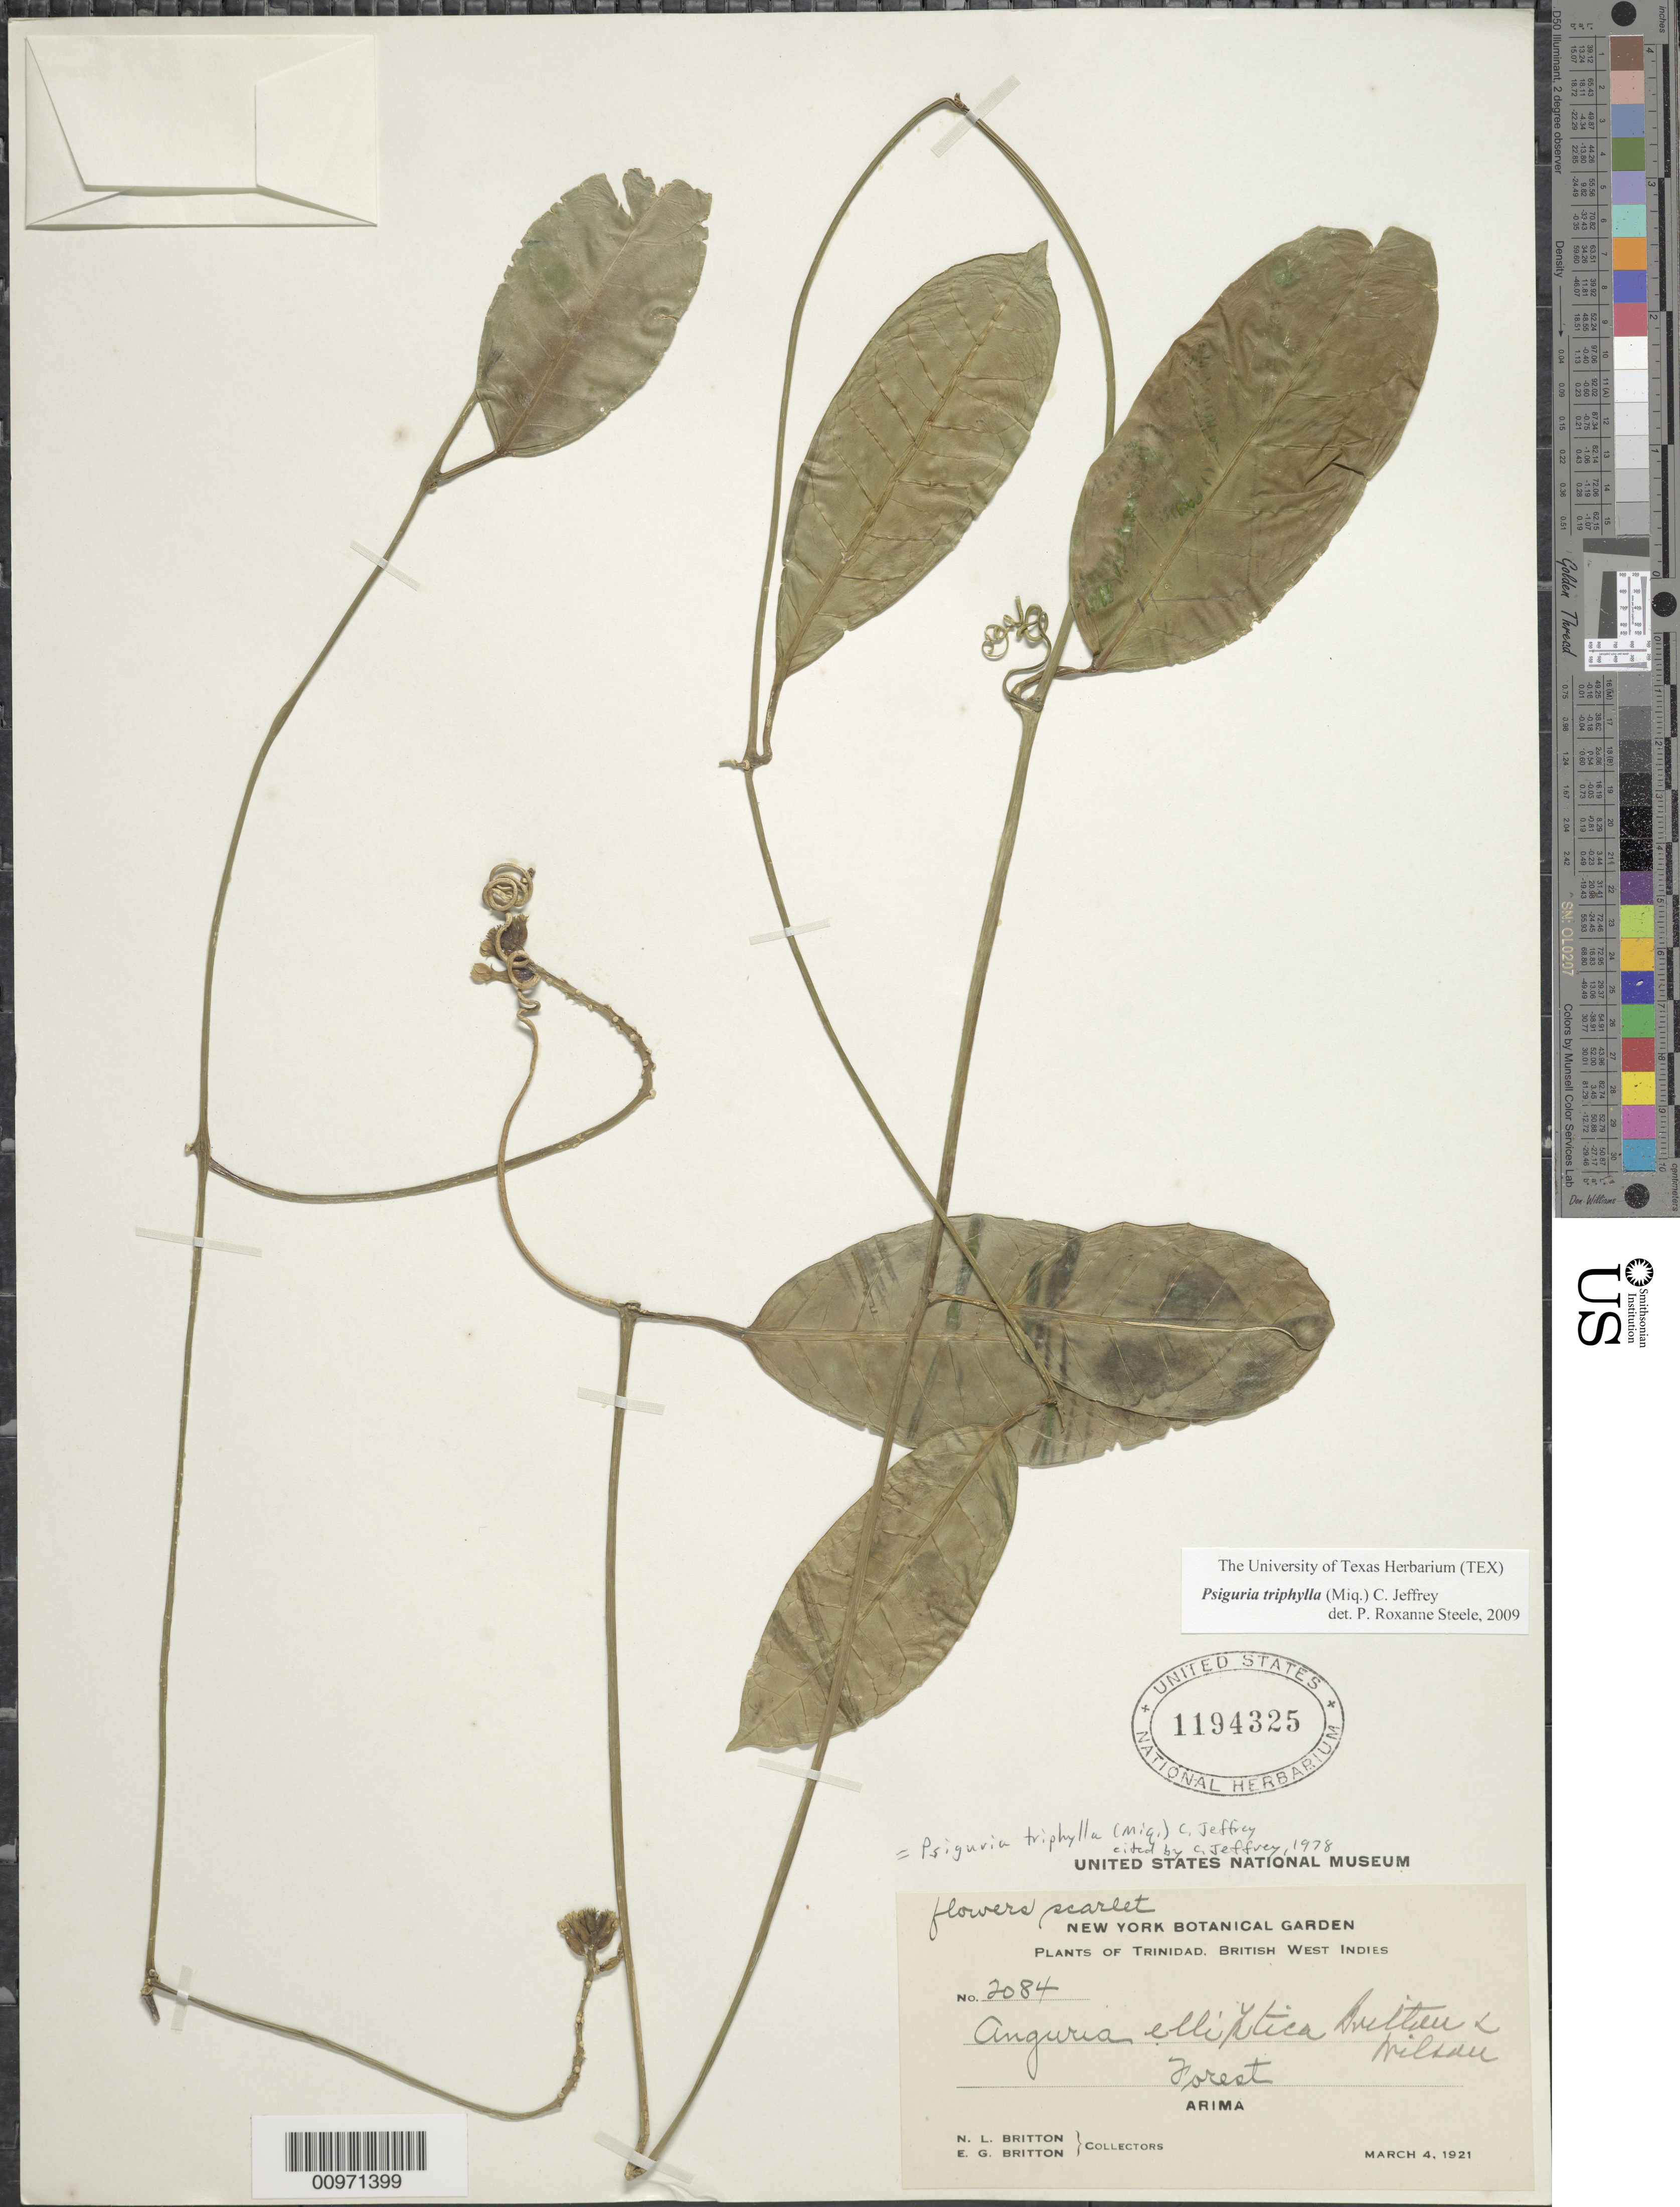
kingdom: Plantae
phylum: Tracheophyta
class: Magnoliopsida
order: Cucurbitales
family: Cucurbitaceae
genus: Psiguria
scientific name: Psiguria triphylla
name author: (Miq.) C. Jeffrey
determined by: Steele, P. R., (TEX)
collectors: N. Britton & E. G. Britton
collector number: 2084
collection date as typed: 04 Mar 1921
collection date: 1921-03-04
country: Trinidad and Tobago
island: Trinidad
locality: Arima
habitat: Forest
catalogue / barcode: US 1194325